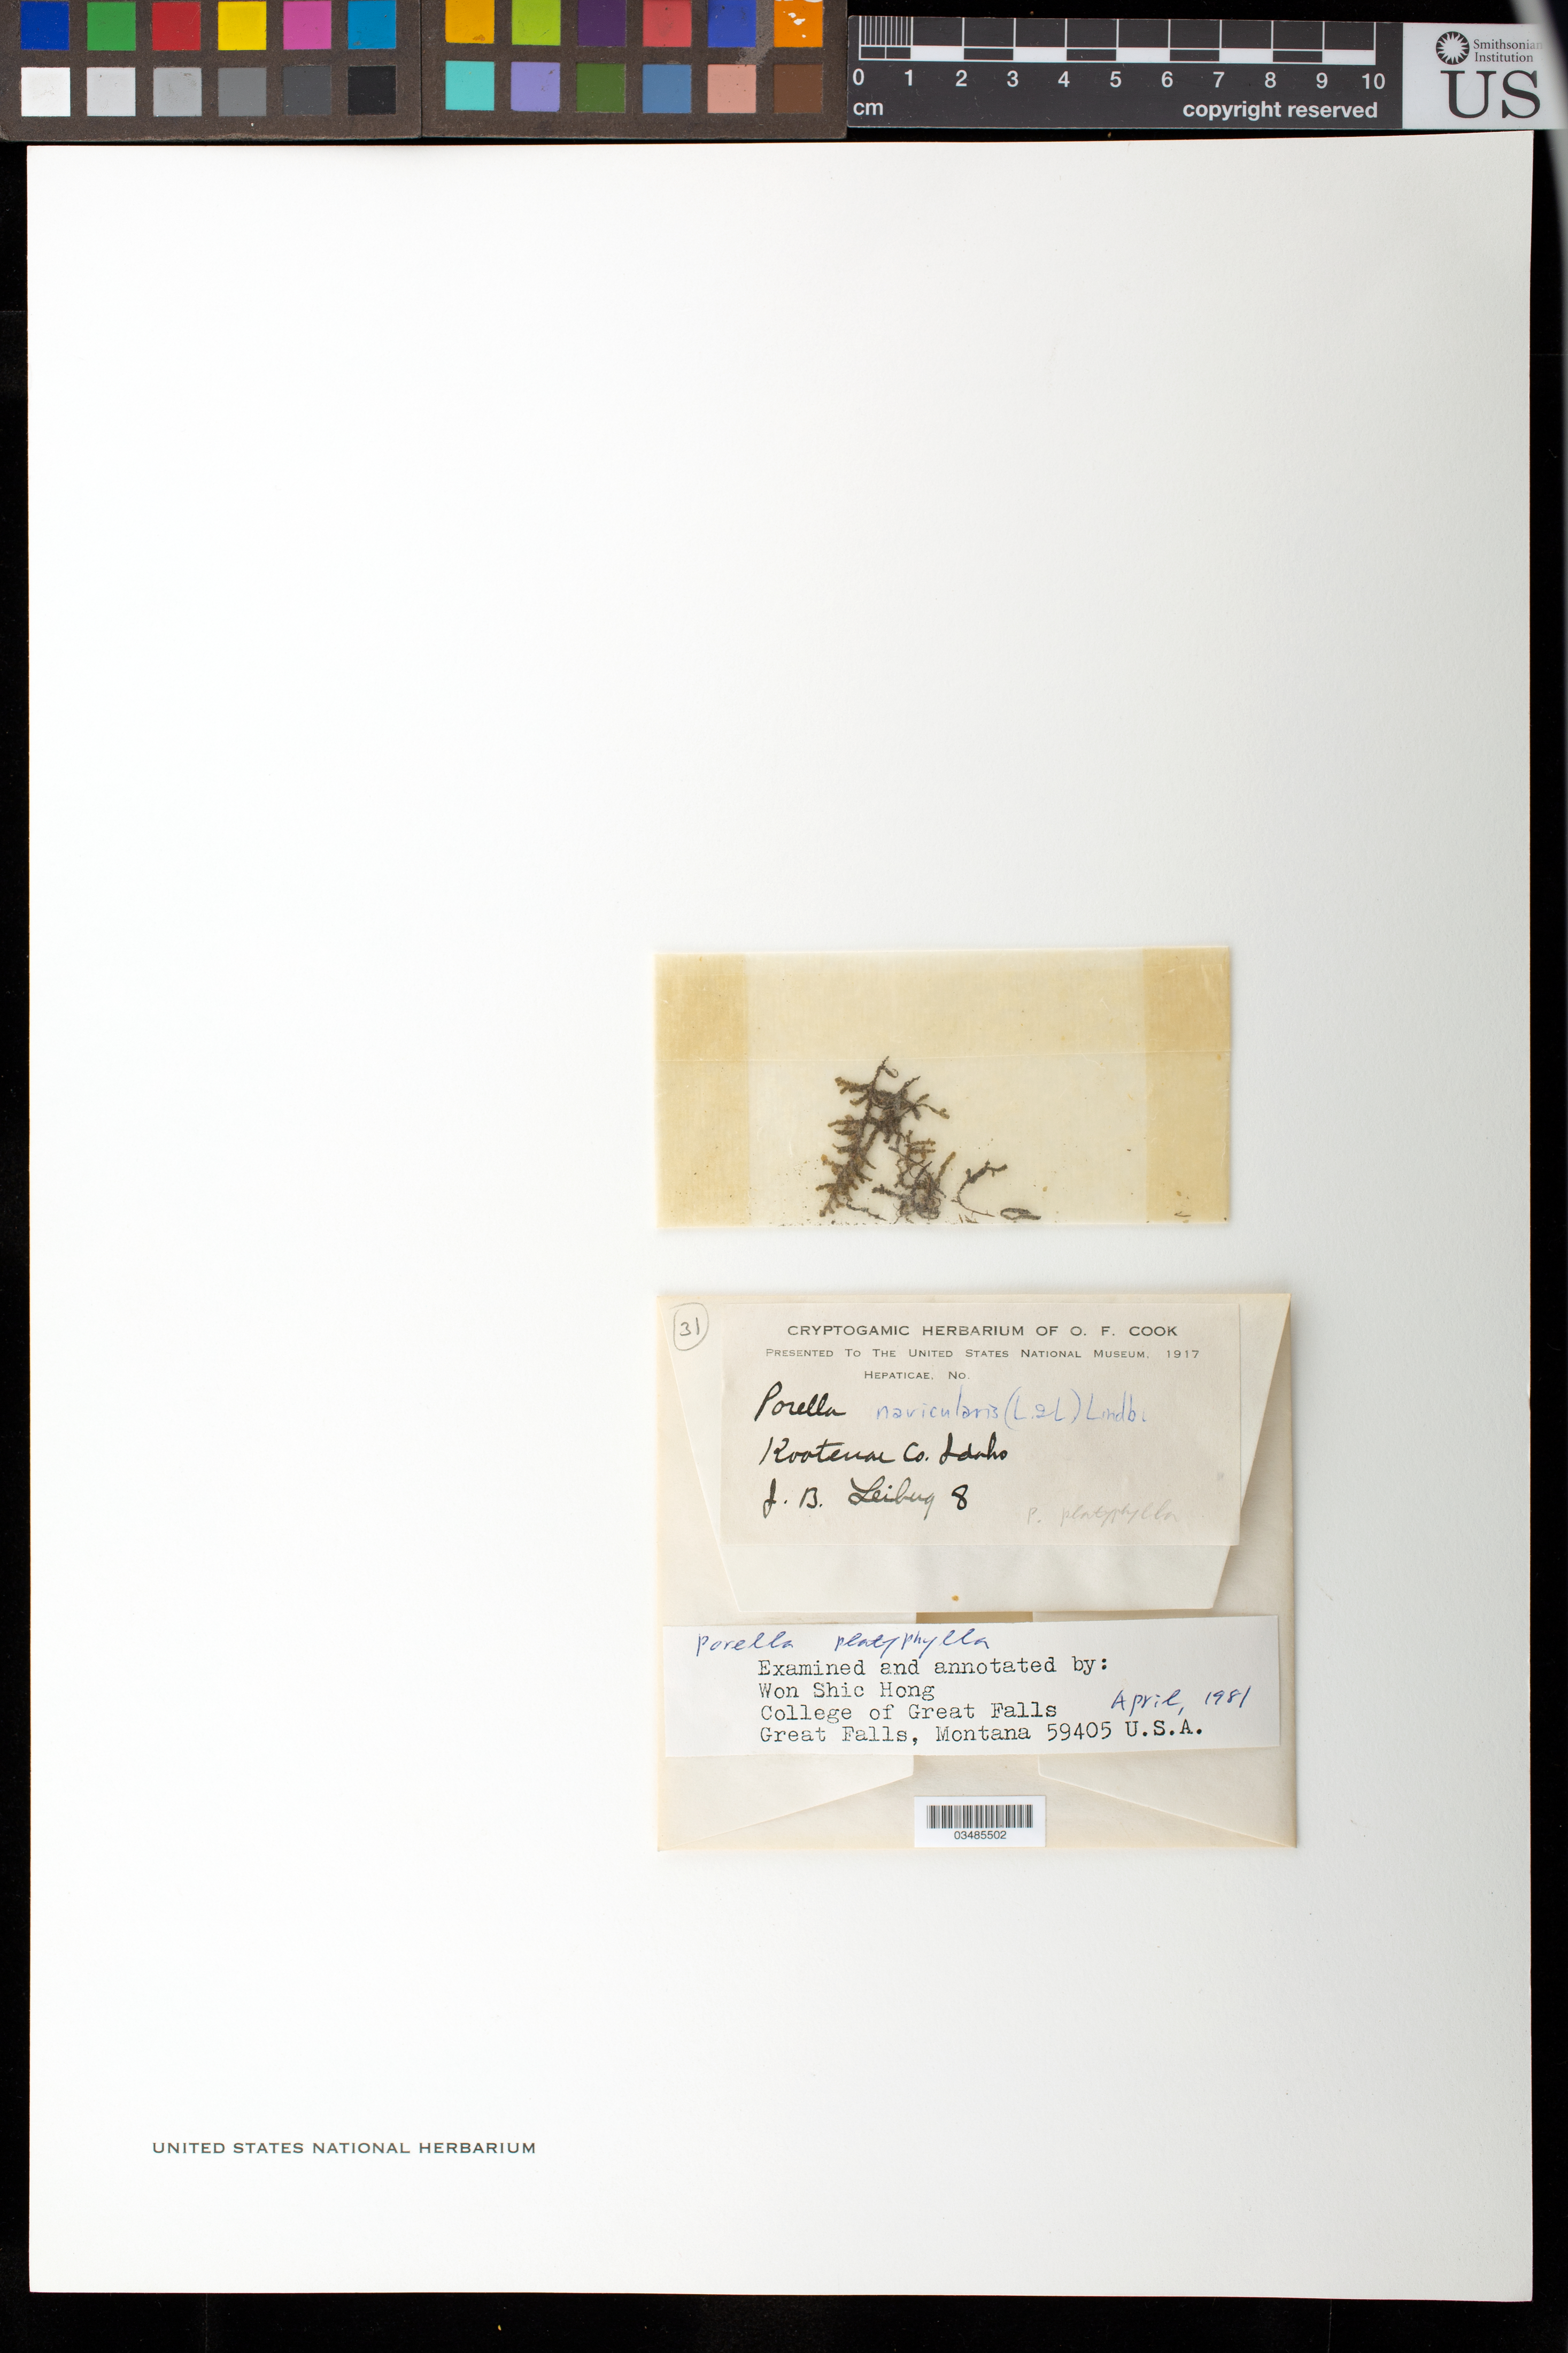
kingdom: Plantae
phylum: Marchantiophyta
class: Jungermanniopsida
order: Porellales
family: Porellaceae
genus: Porella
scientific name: Porella platyphylla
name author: (L.) Pfeiff.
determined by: Hong, Won S.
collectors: J. B. Leiberg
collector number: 8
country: United States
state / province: Idaho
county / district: Kootenai